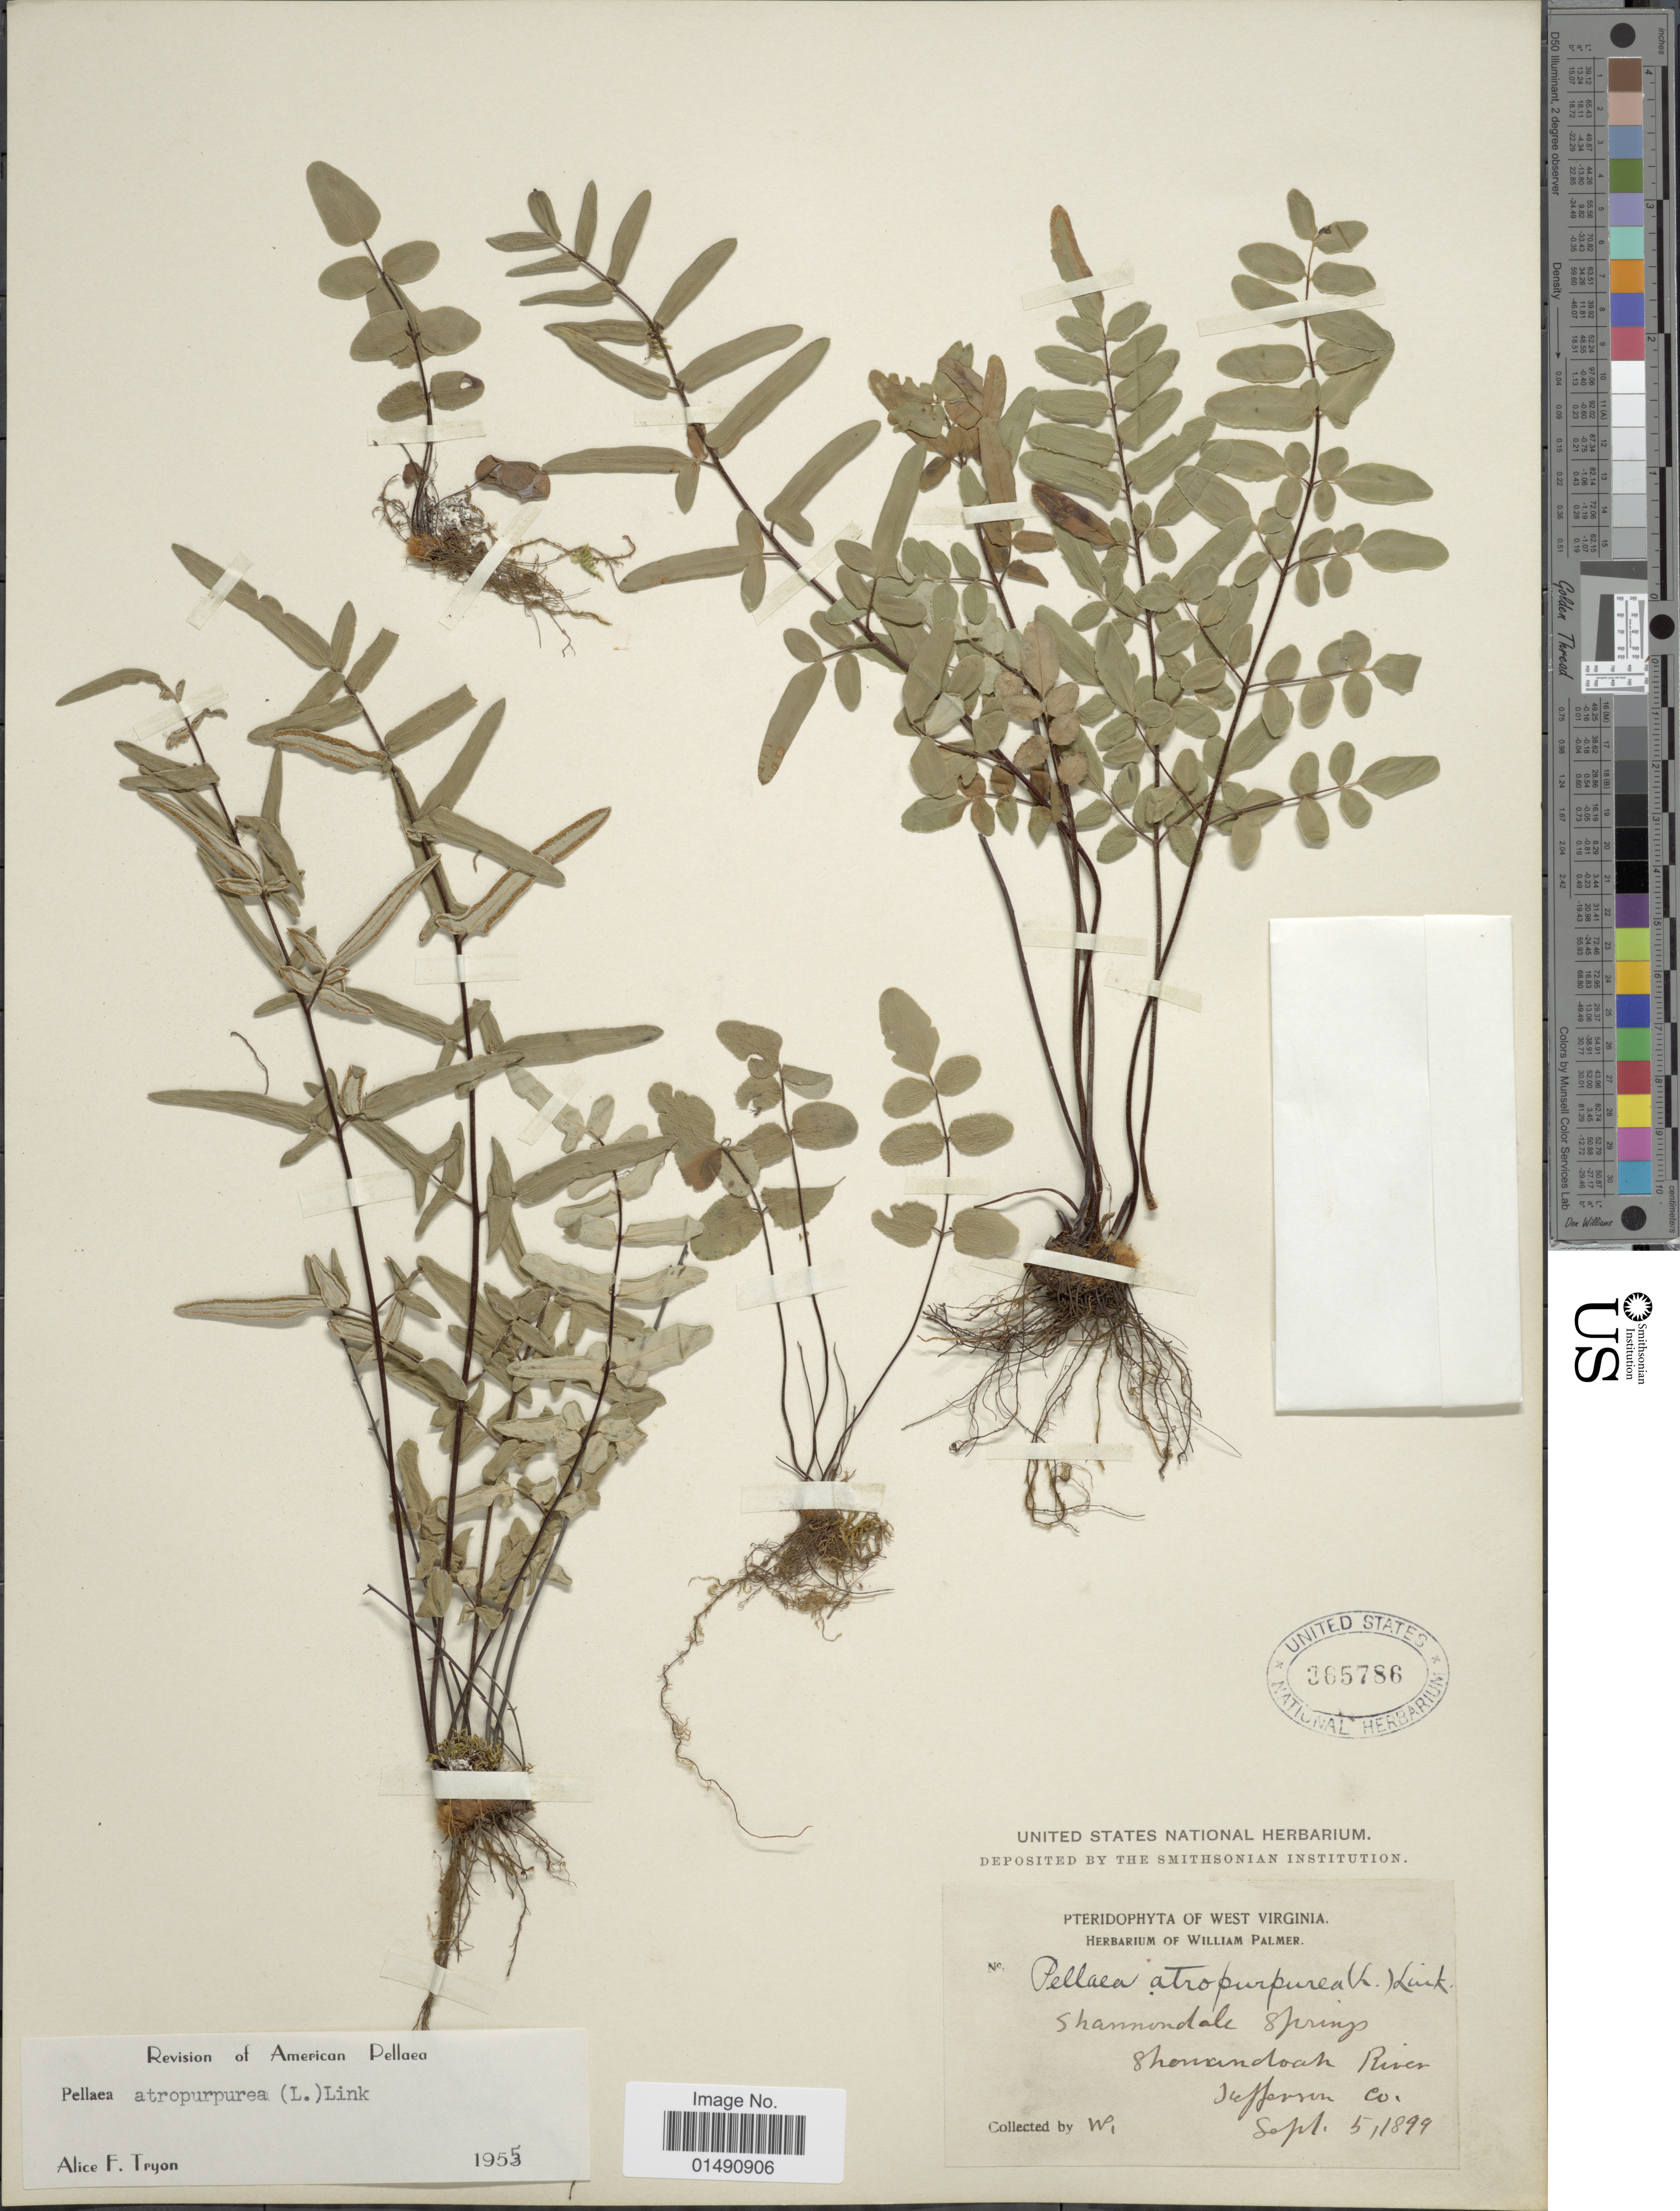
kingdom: Plantae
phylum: Tracheophyta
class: Polypodiopsida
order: Polypodiales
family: Pteridaceae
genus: Pellaea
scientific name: Pellaea atropurpurea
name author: (L.) Link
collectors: W. Palmer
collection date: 1899-09-05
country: United States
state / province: West Virginia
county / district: Jefferson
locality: Shenandoah River, Jefferson Co.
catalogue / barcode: US 365786